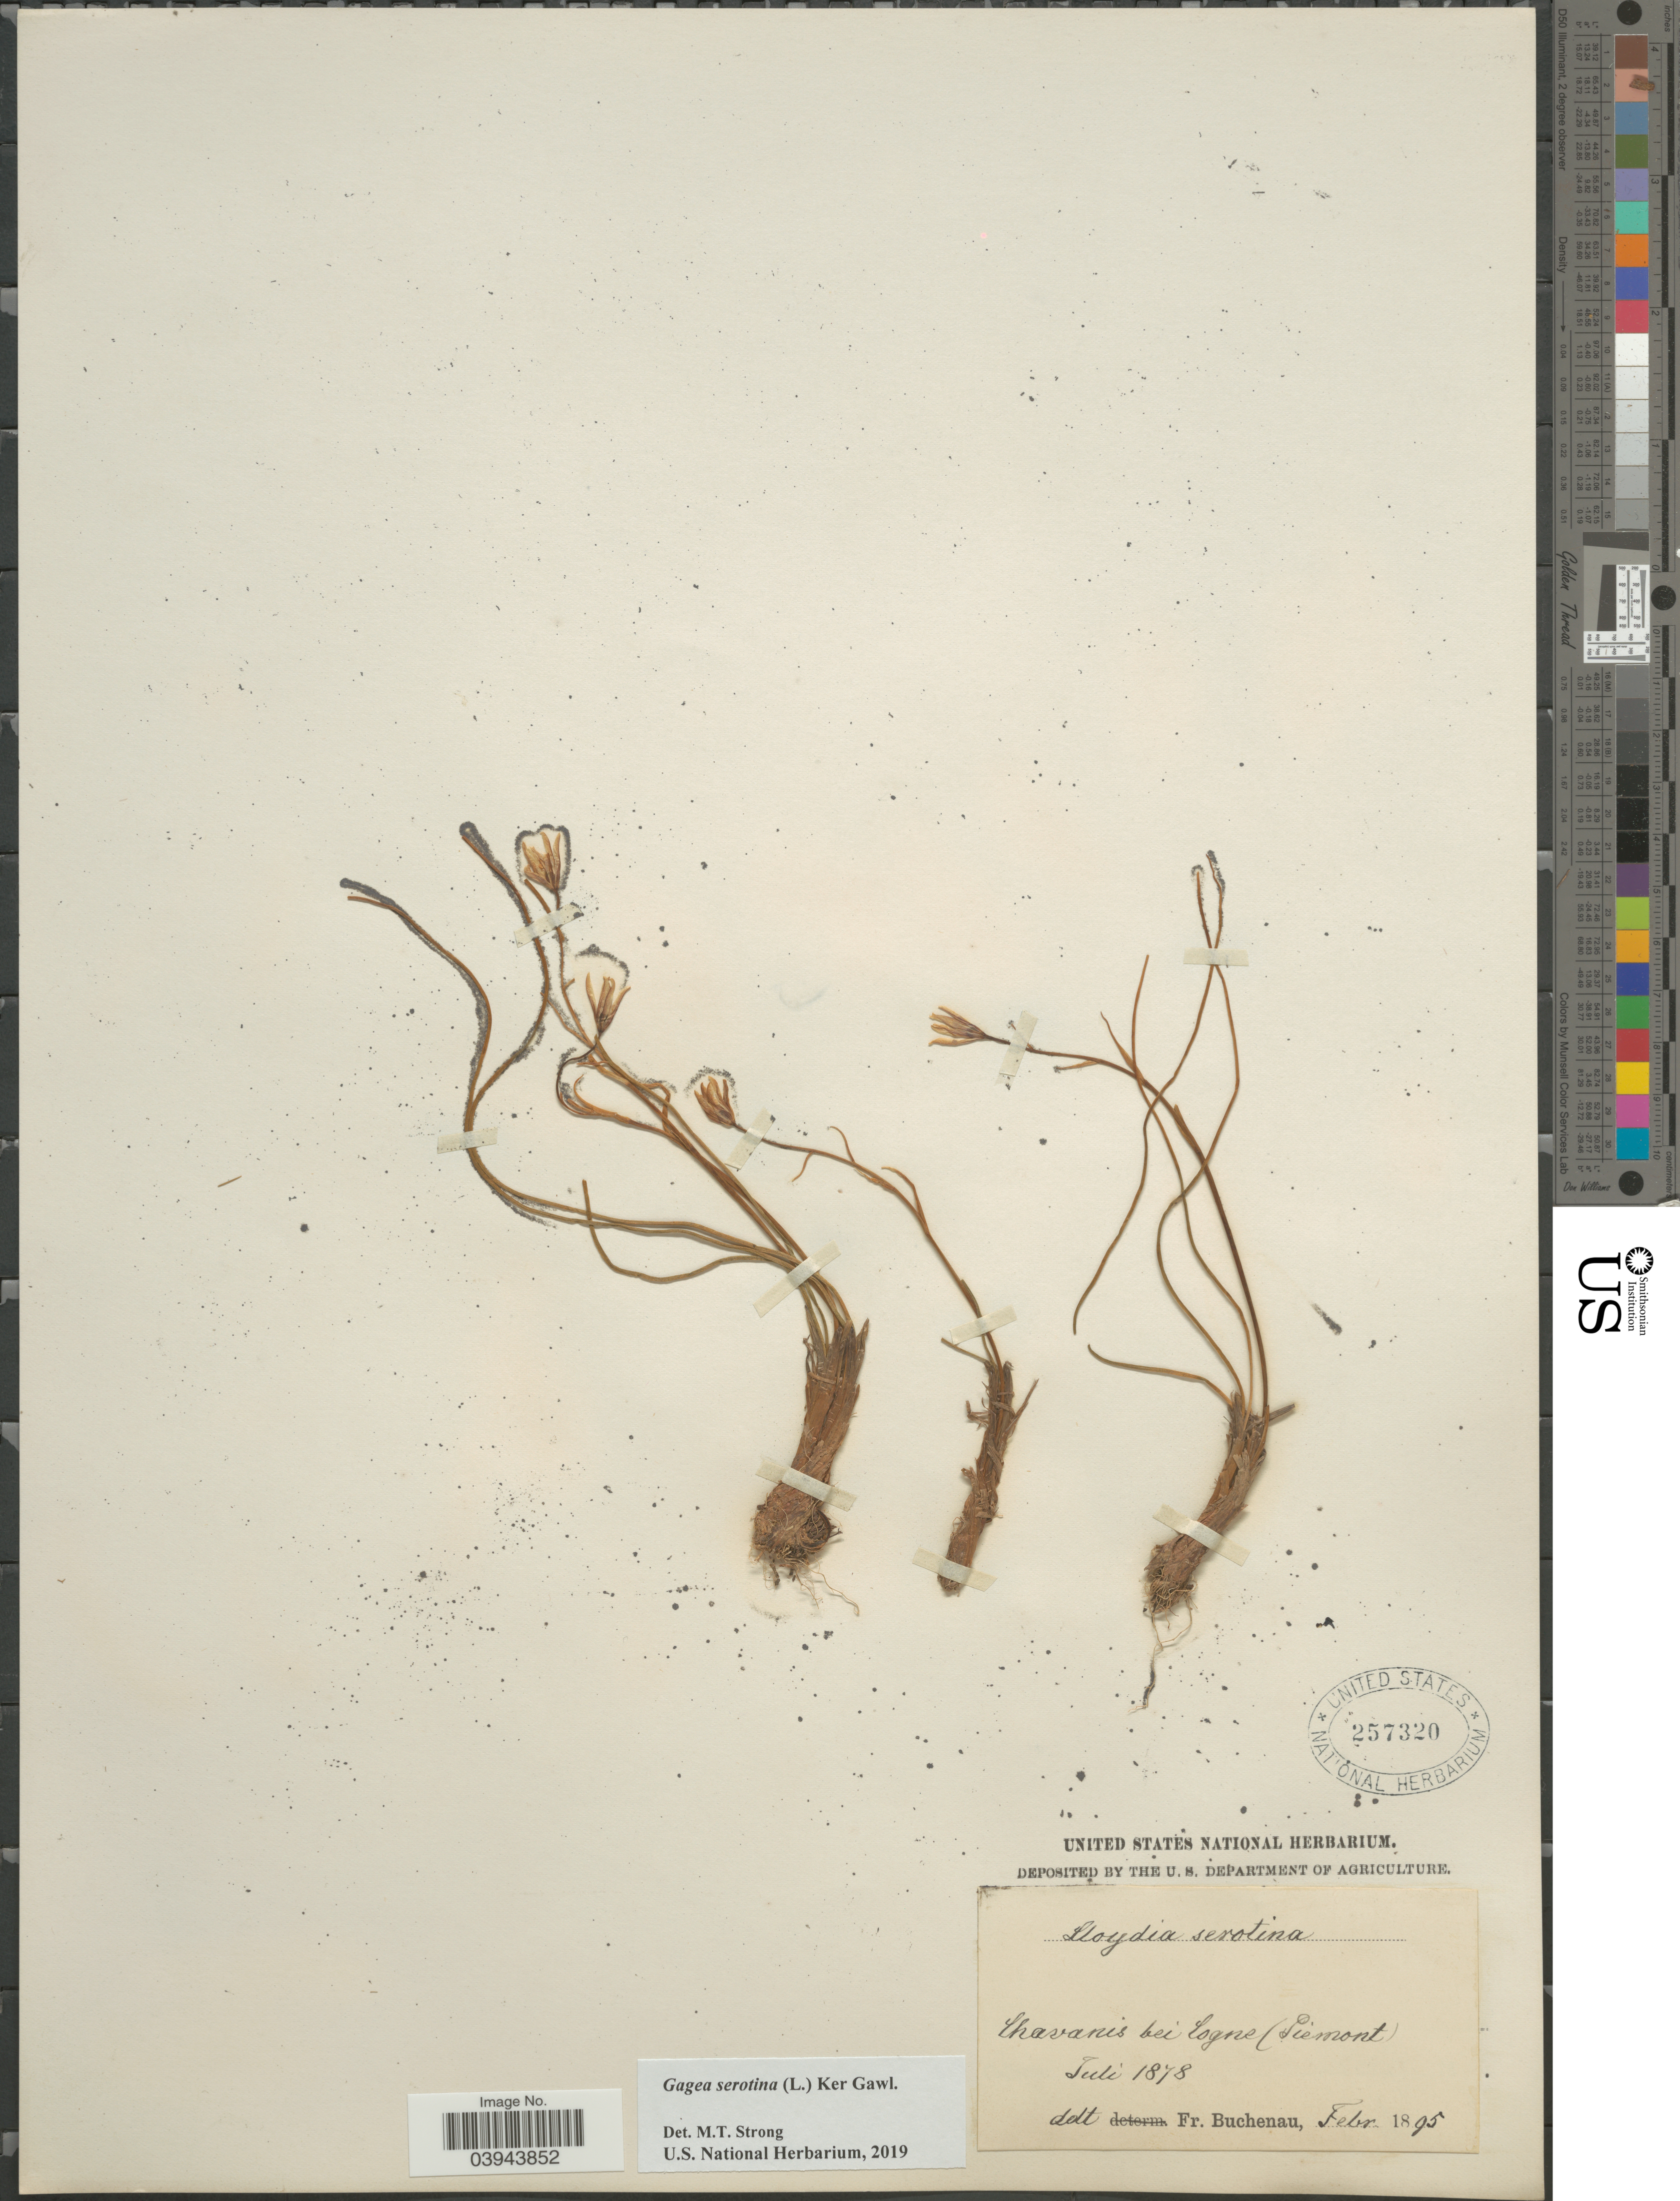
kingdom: Plantae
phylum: Tracheophyta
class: Liliopsida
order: Liliales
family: Liliaceae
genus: Gagea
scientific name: Gagea serotina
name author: (L.) Ker Gawl.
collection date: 1878-07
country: Italy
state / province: Piedmont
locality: Chavanis bei Cogne (Piemont).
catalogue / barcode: US 257320